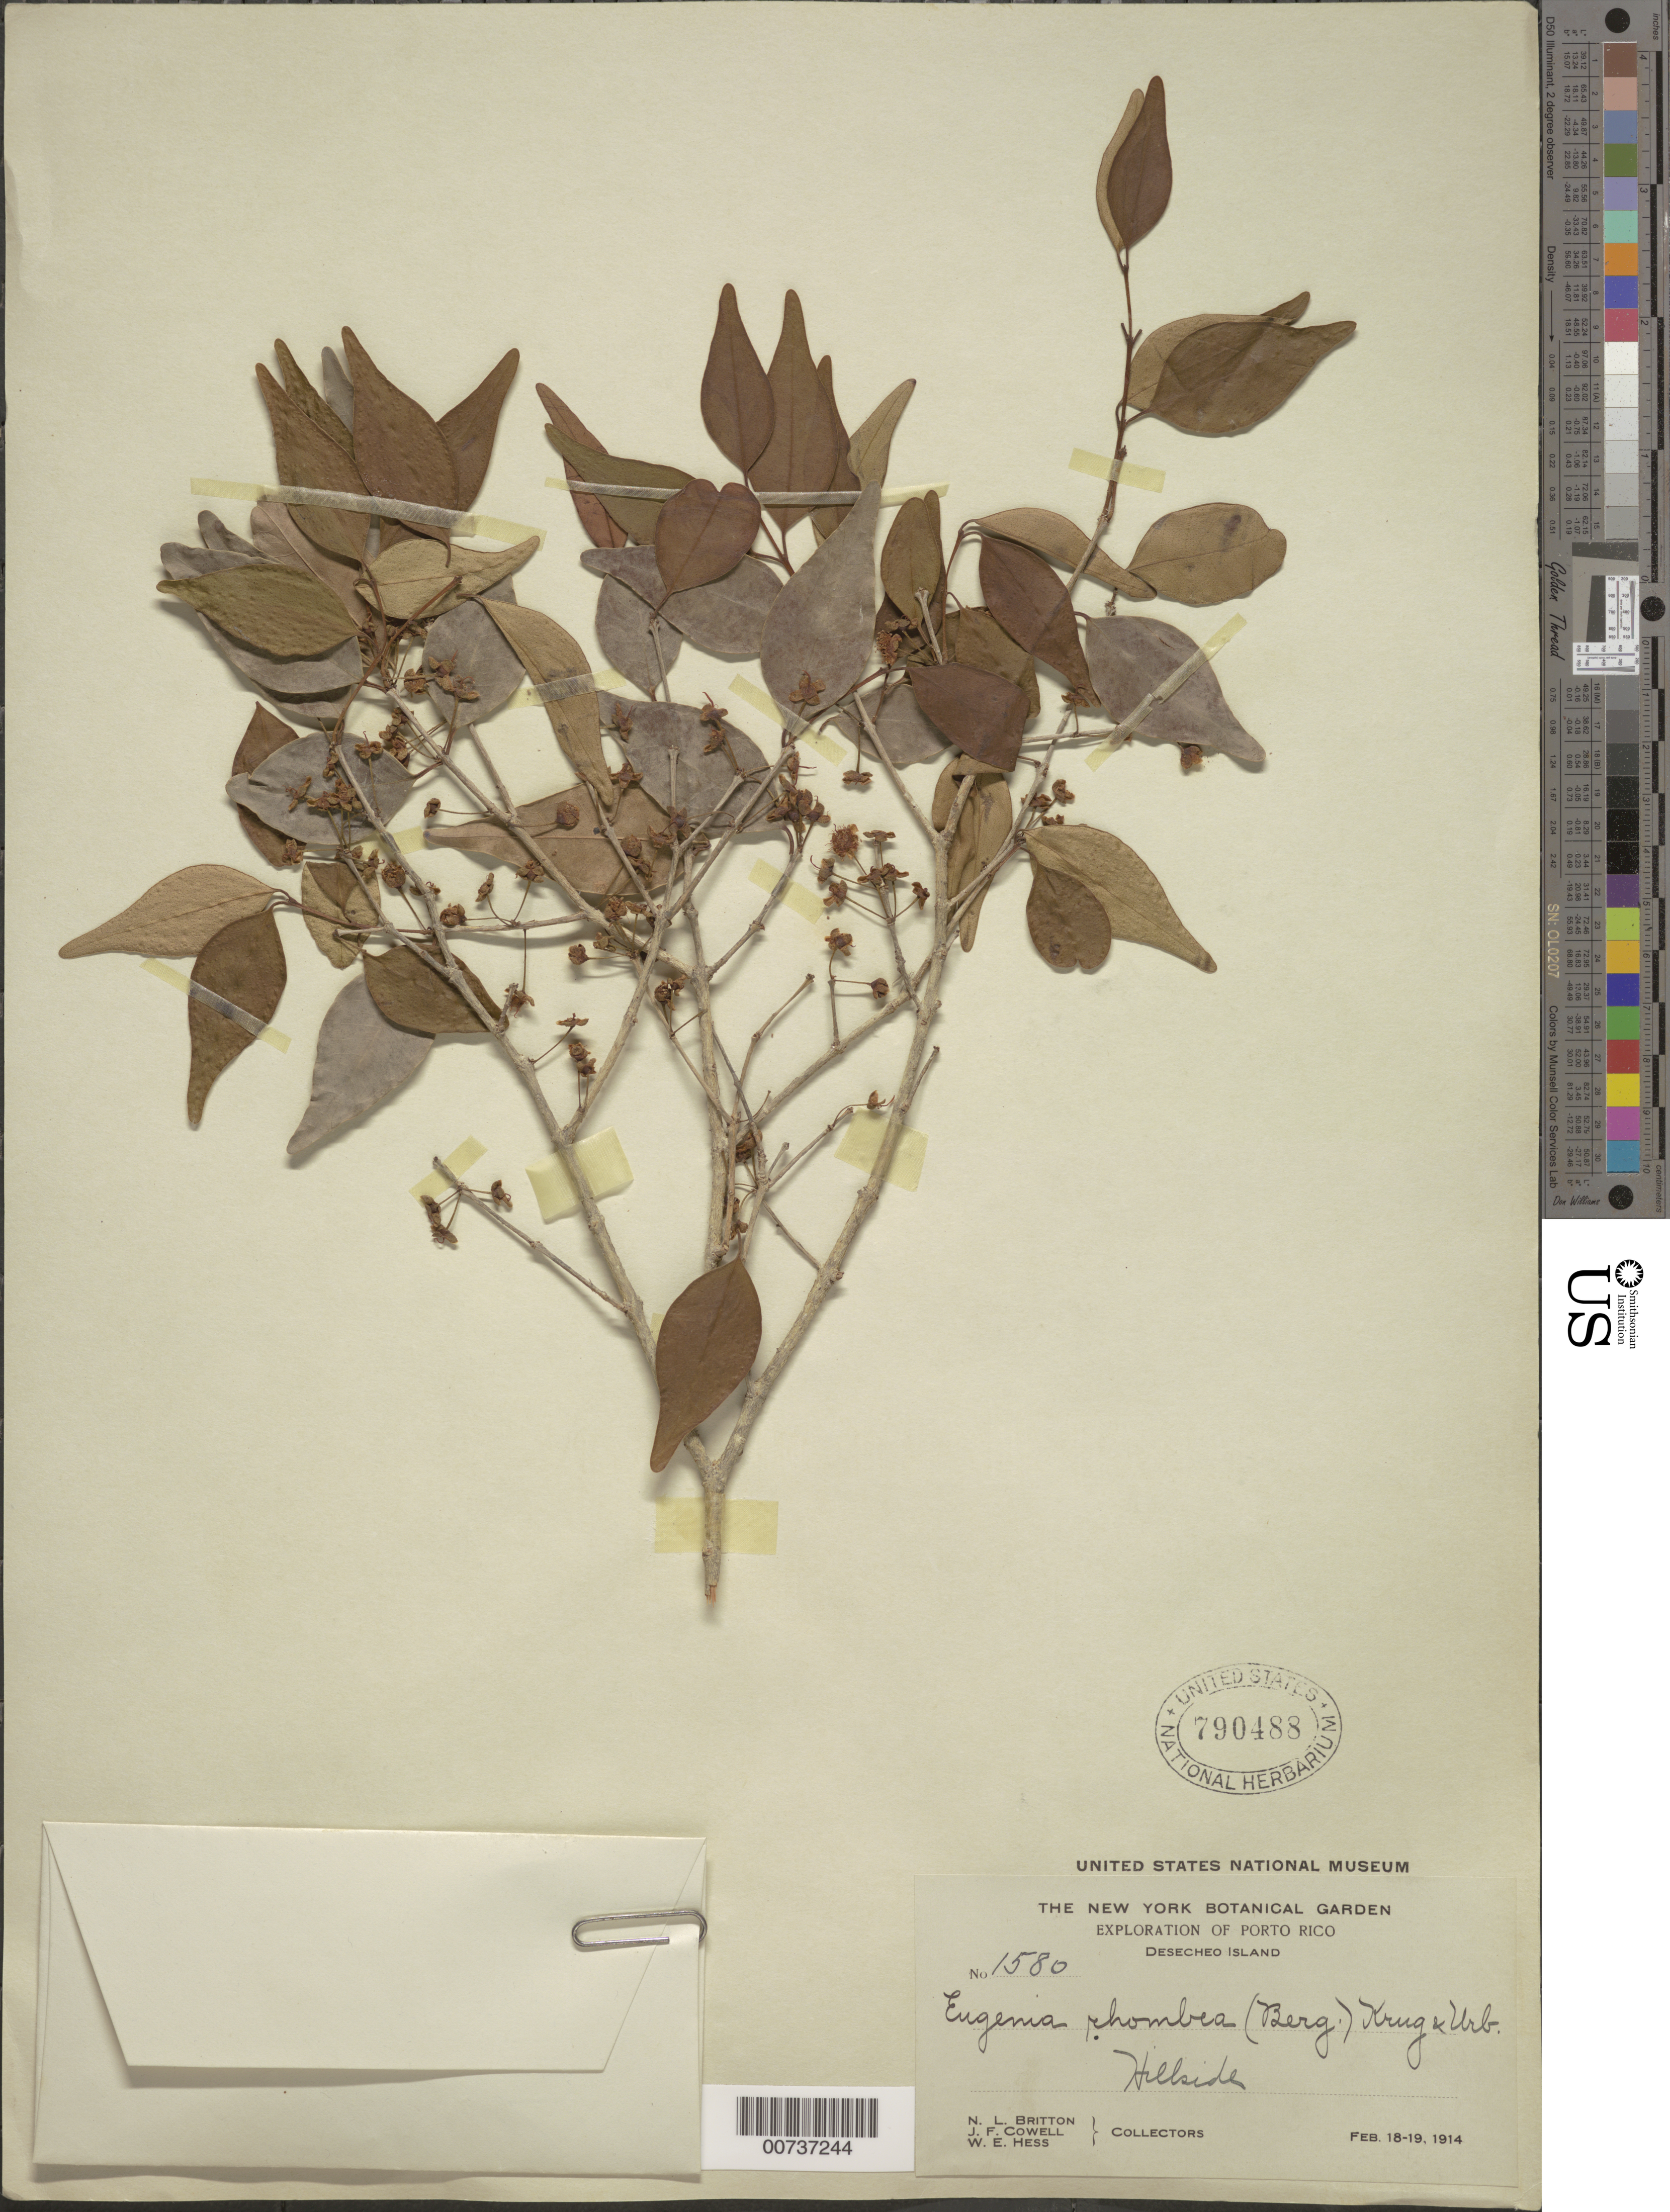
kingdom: Plantae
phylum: Tracheophyta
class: Magnoliopsida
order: Myrtales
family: Myrtaceae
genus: Eugenia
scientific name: Eugenia rhombea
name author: (O. Berg) Krug & Urb.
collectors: N. Britton, J. F. Cowell & W. Hess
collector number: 1580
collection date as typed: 18 Feb 1914 to 19 Feb 1914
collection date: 1914-02-18/1914-02-19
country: Puerto Rico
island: Desecheo I.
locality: Desecheo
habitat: Hillside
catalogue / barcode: US 790488